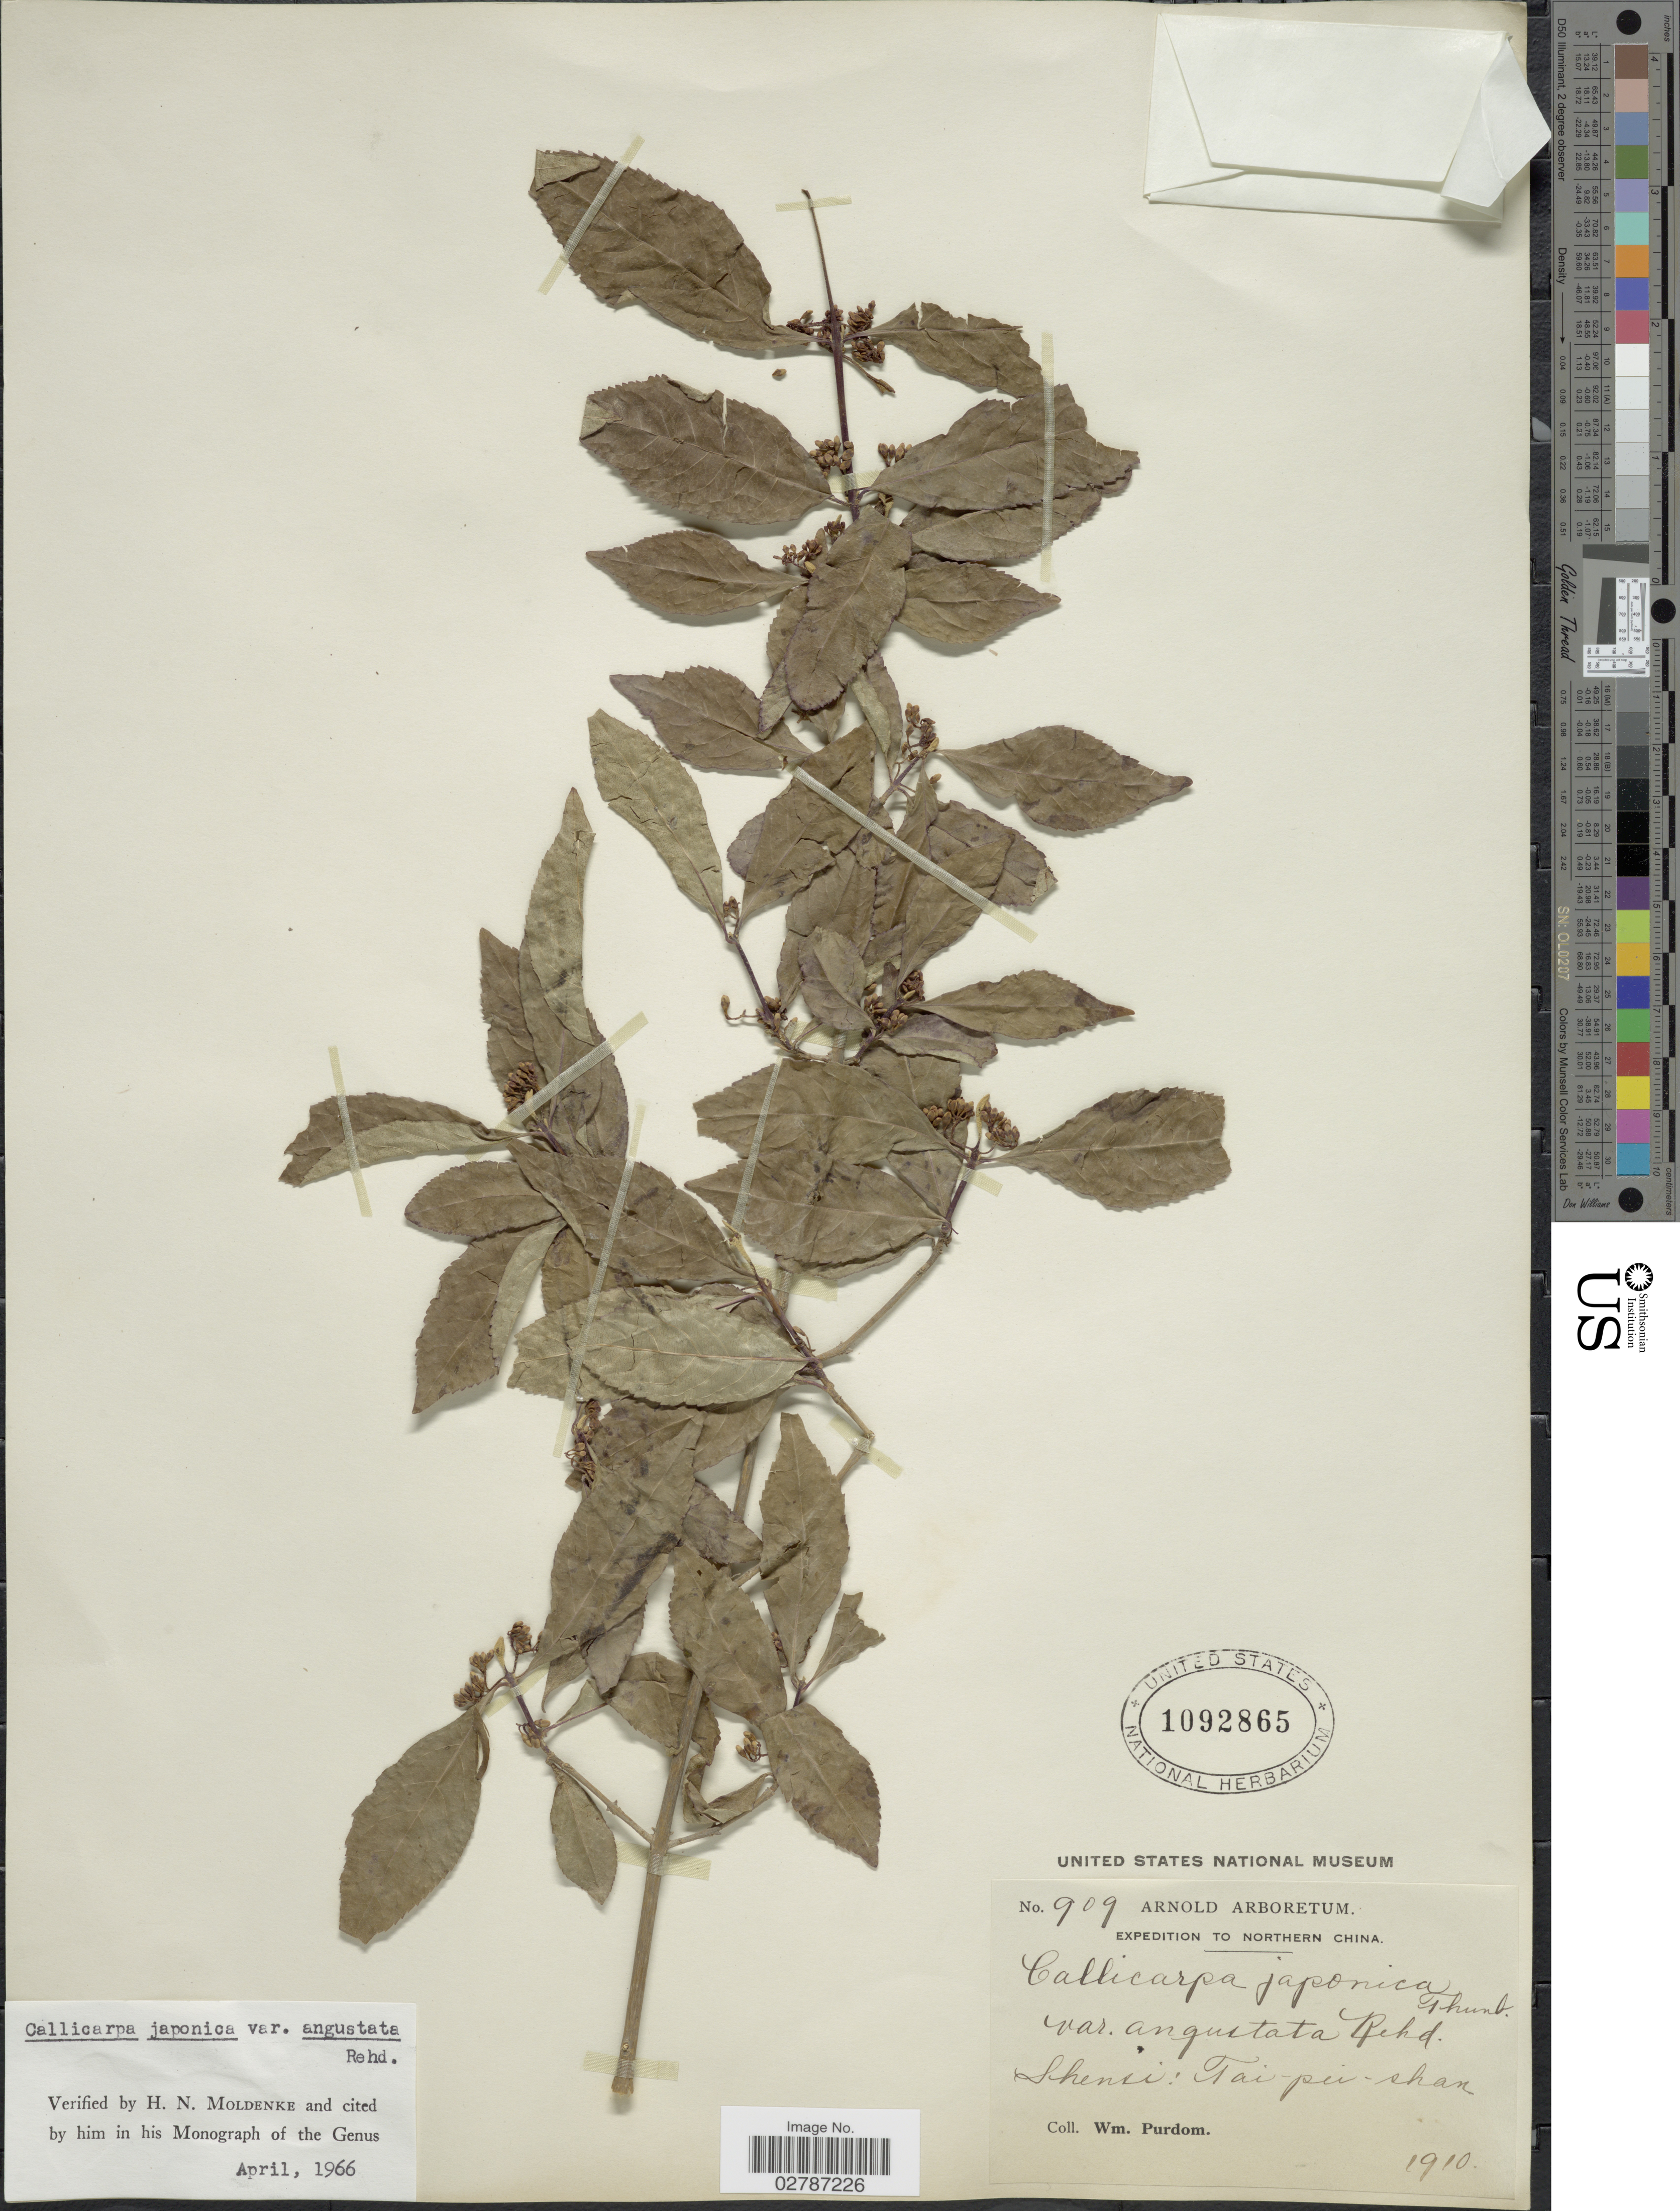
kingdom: Plantae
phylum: Tracheophyta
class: Magnoliopsida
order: Lamiales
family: Lamiaceae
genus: Callicarpa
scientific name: Callicarpa japonica var. angustata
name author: Rehder in Sarg.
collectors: W. Purdom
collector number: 909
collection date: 1910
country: China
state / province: Shaanxi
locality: Northern China. Shensi: Tai-pei-shan.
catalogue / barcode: US 1092865